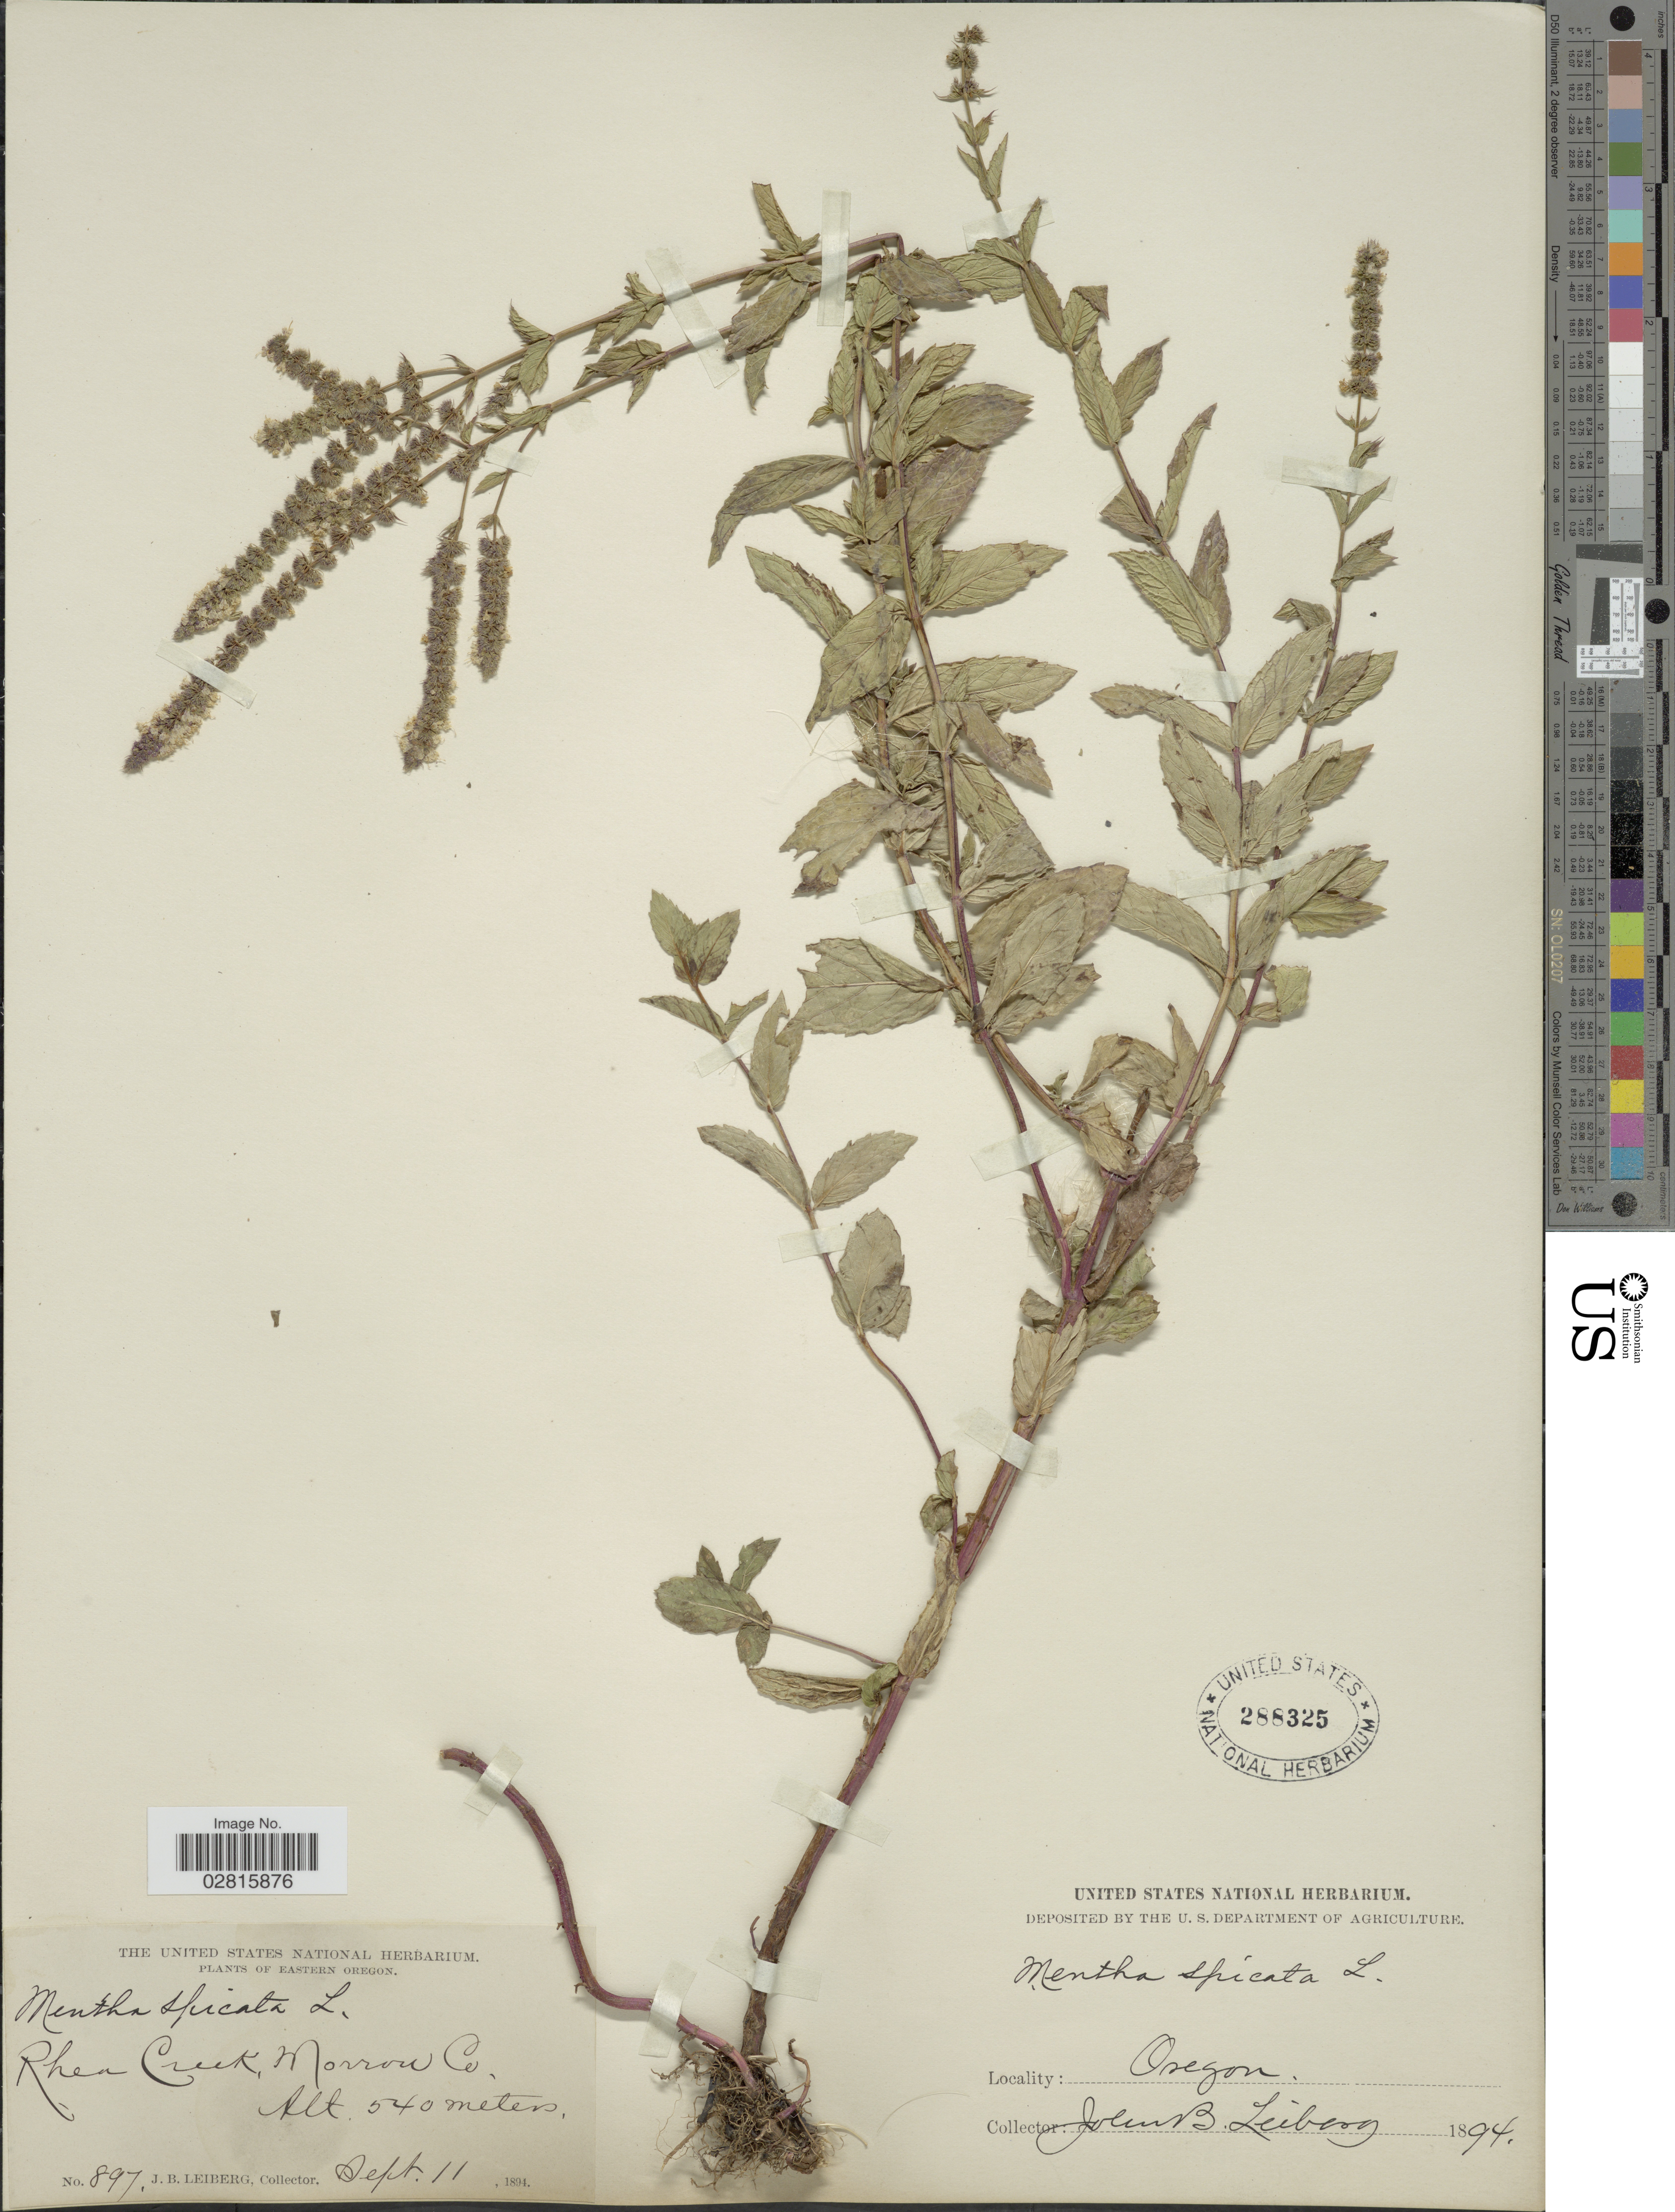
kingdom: Plantae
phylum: Tracheophyta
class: Magnoliopsida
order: Lamiales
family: Lamiaceae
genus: Mentha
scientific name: Mentha spicata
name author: L.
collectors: J. B. Leiberg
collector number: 897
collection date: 1894-09-11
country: United States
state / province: Oregon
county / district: Morrow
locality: Rhen Creek, Morrow Co.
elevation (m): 540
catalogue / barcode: US 288325